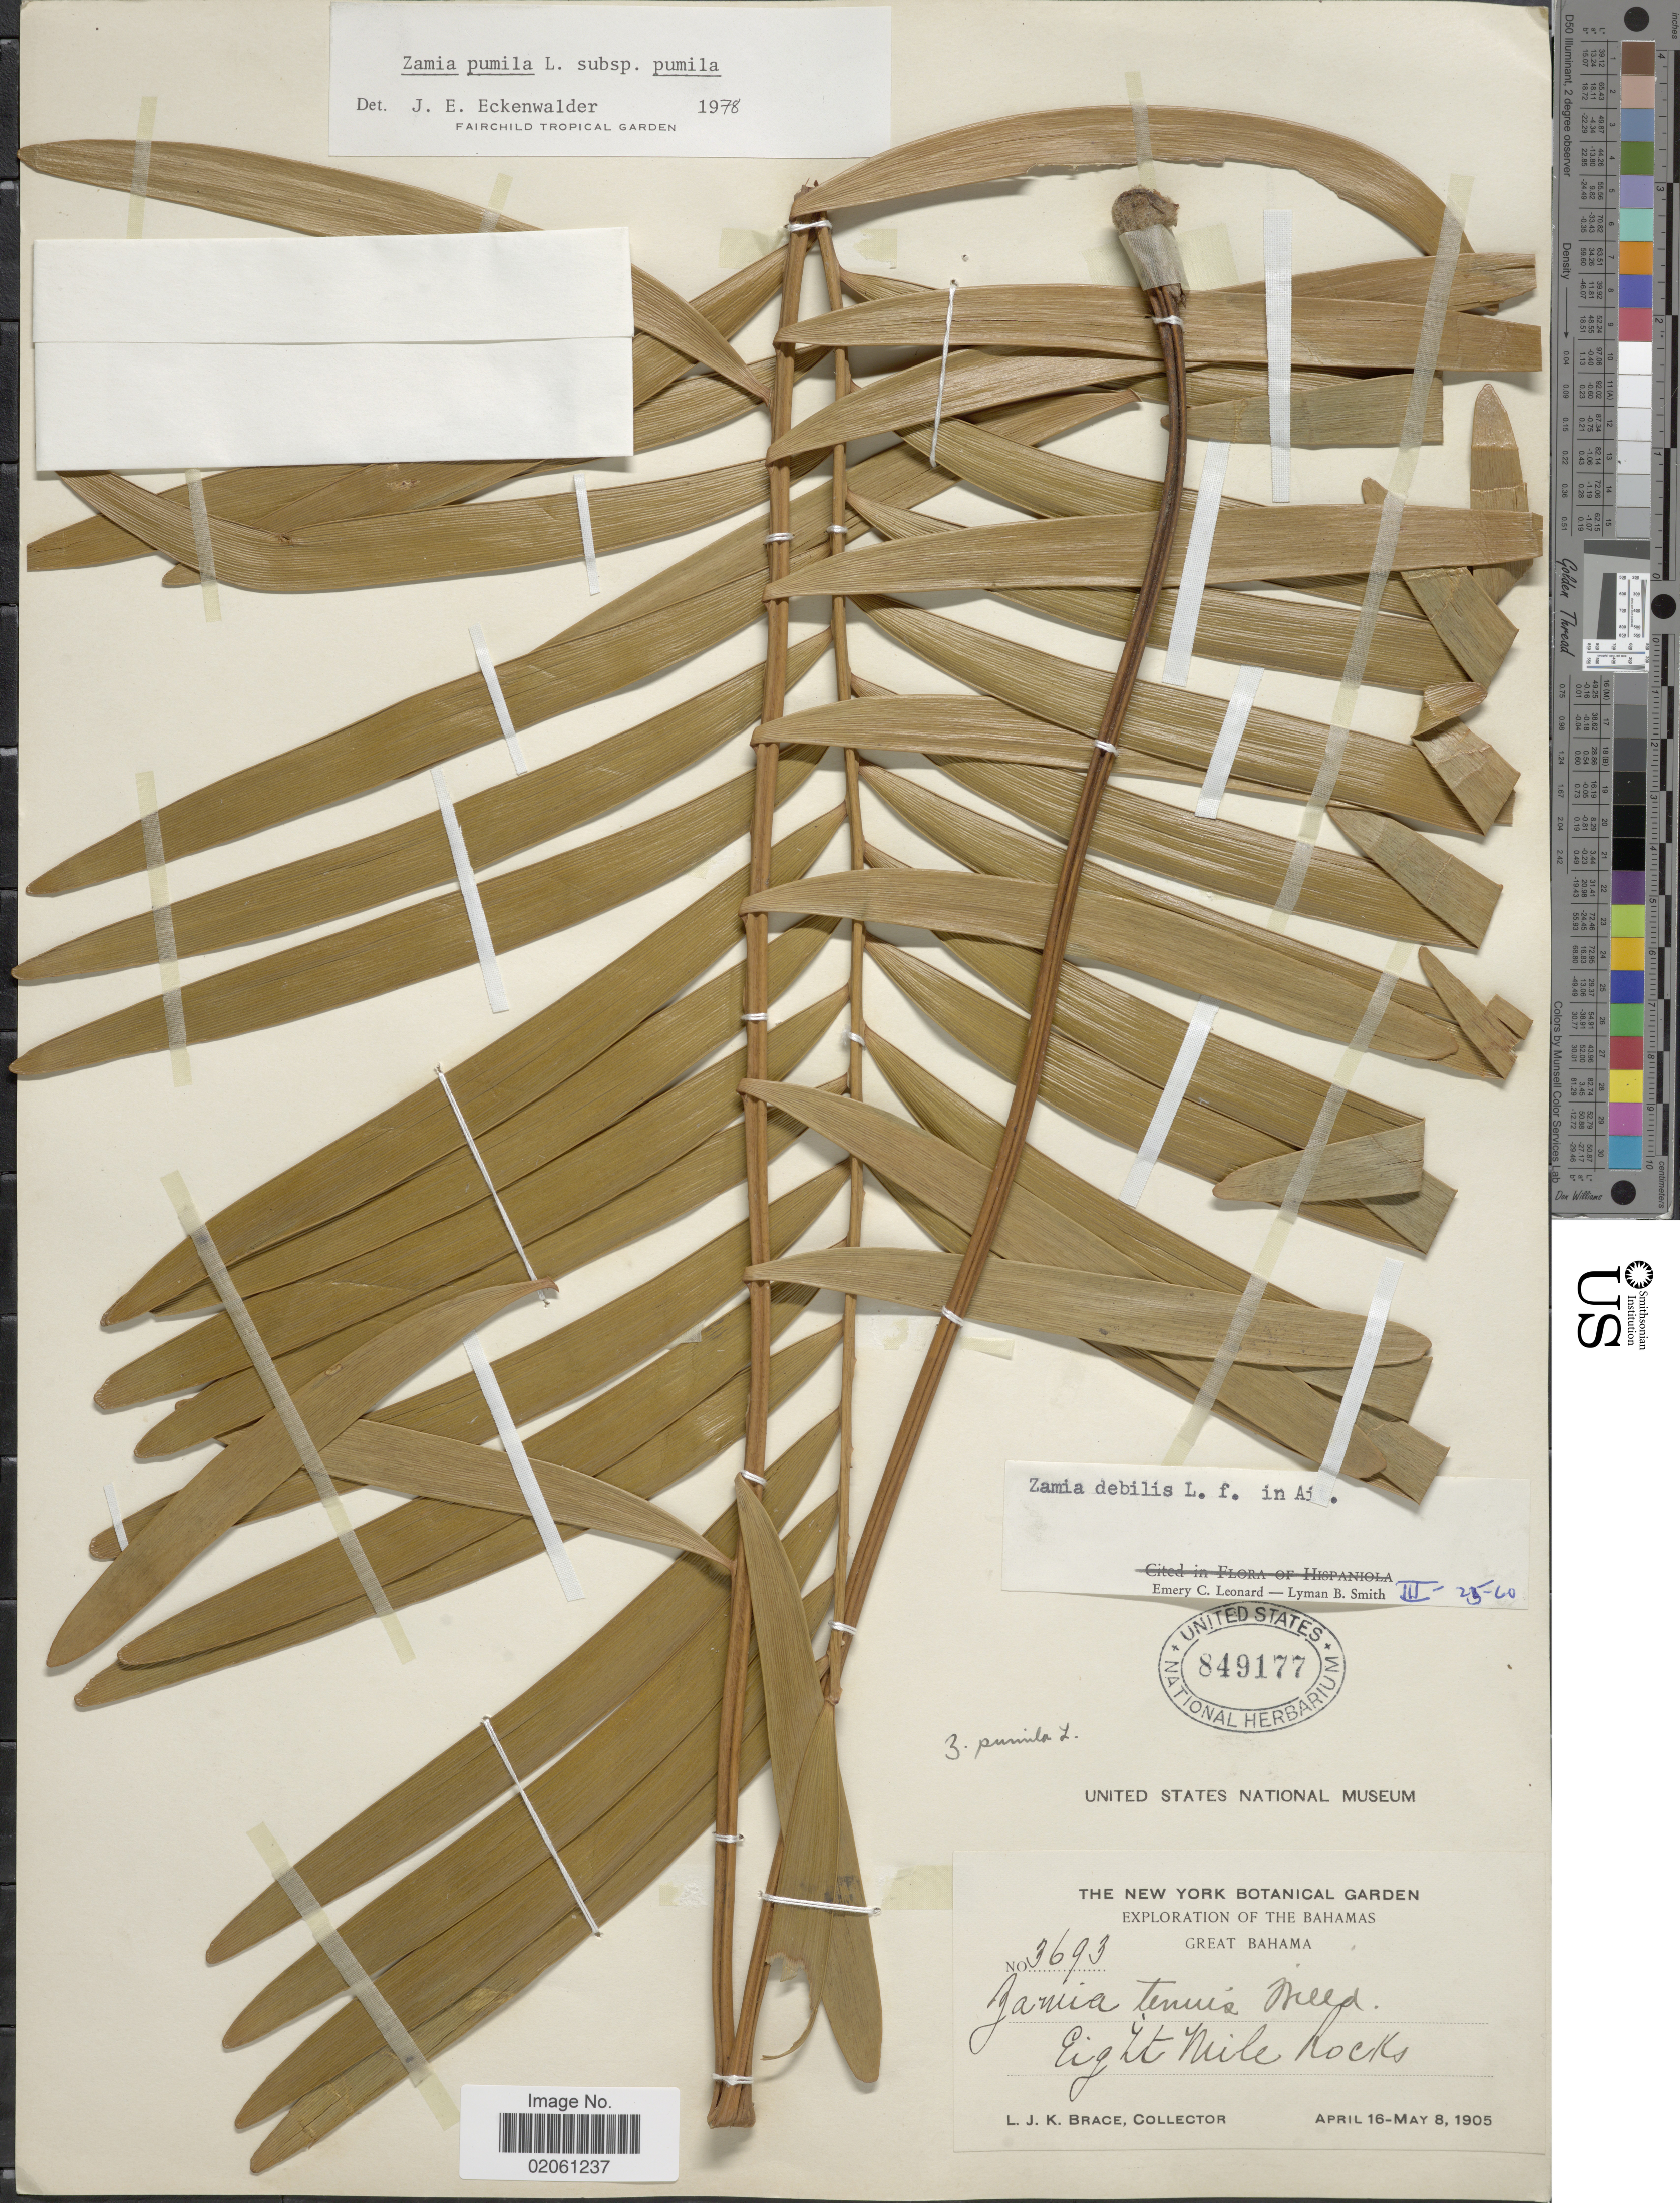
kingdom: Plantae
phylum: Tracheophyta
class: Cycadopsida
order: Cycadales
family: Zamiaceae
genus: Zamia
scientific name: Zamia pumila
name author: L.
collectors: L. J. K. Brace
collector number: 3693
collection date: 1905-04-16/1905-05-08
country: Bahamas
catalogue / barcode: US 849177